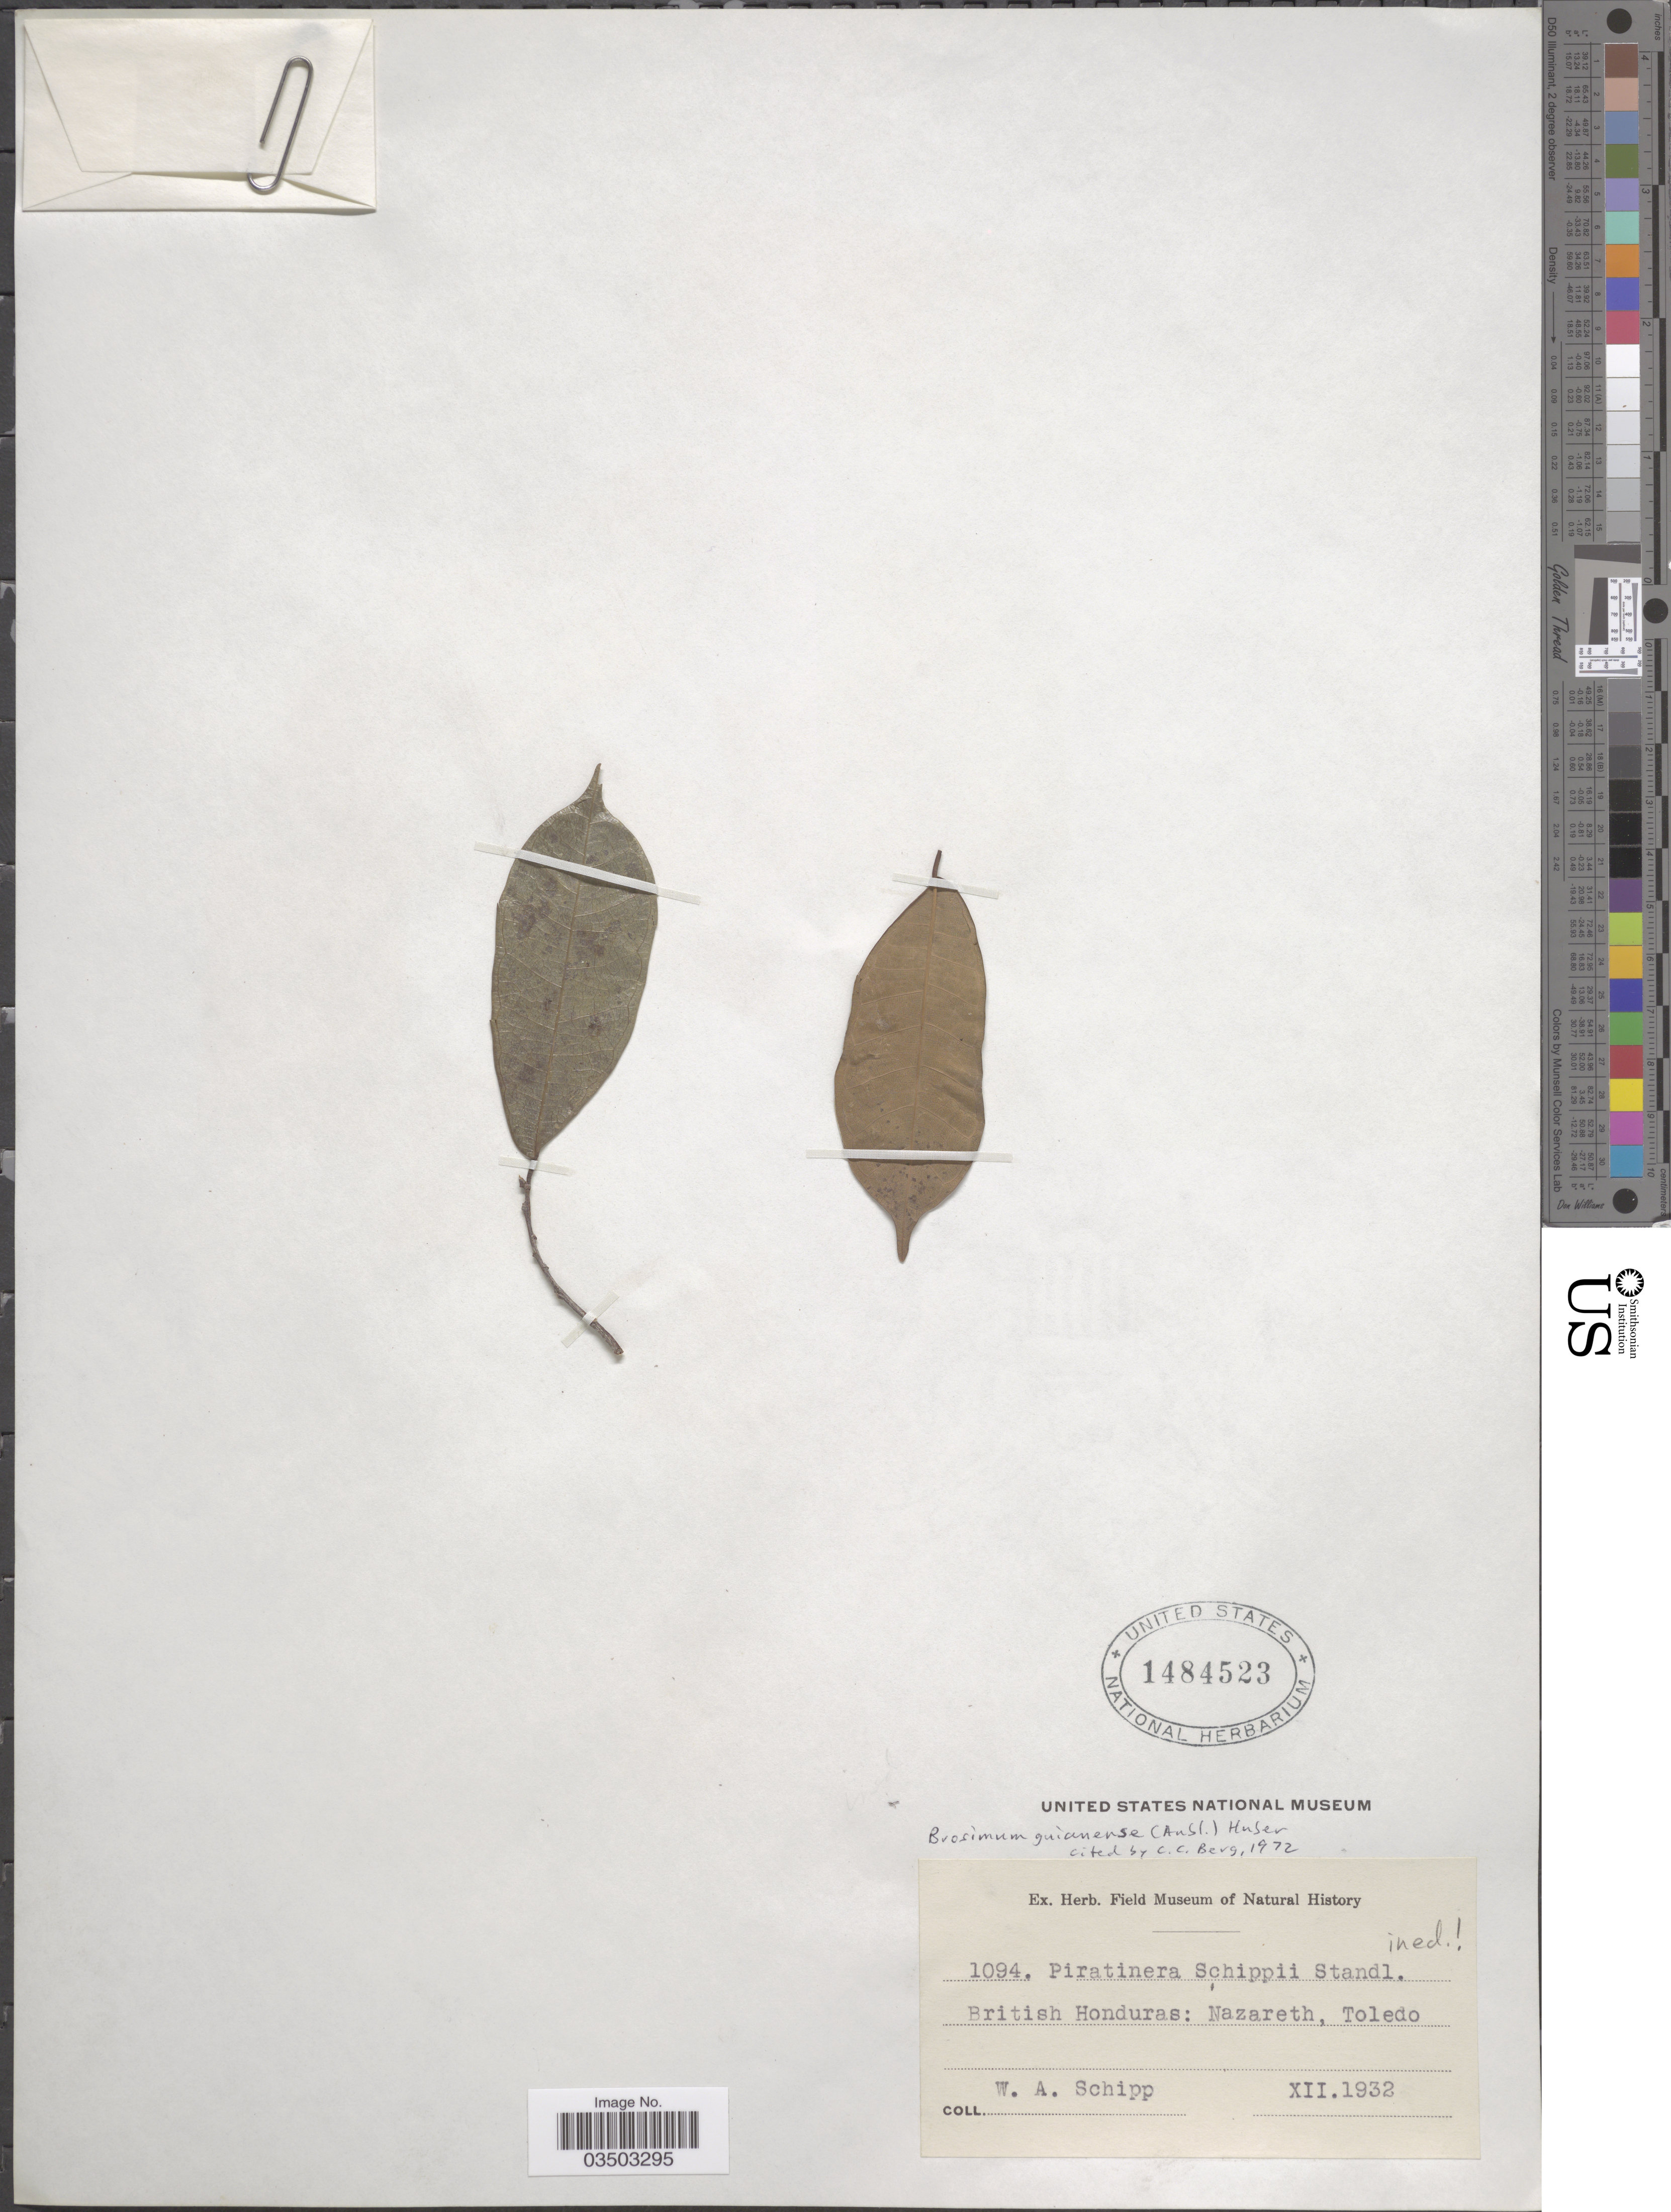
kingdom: Plantae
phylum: Tracheophyta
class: Magnoliopsida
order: Rosales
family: Moraceae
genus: Brosimum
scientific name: Brosimum guianense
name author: (Aubl.) Huber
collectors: W. Schipp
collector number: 1094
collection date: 1932-12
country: Belize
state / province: Toledo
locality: British Honduras: Nazareth, Toledo.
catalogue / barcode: US 1484523